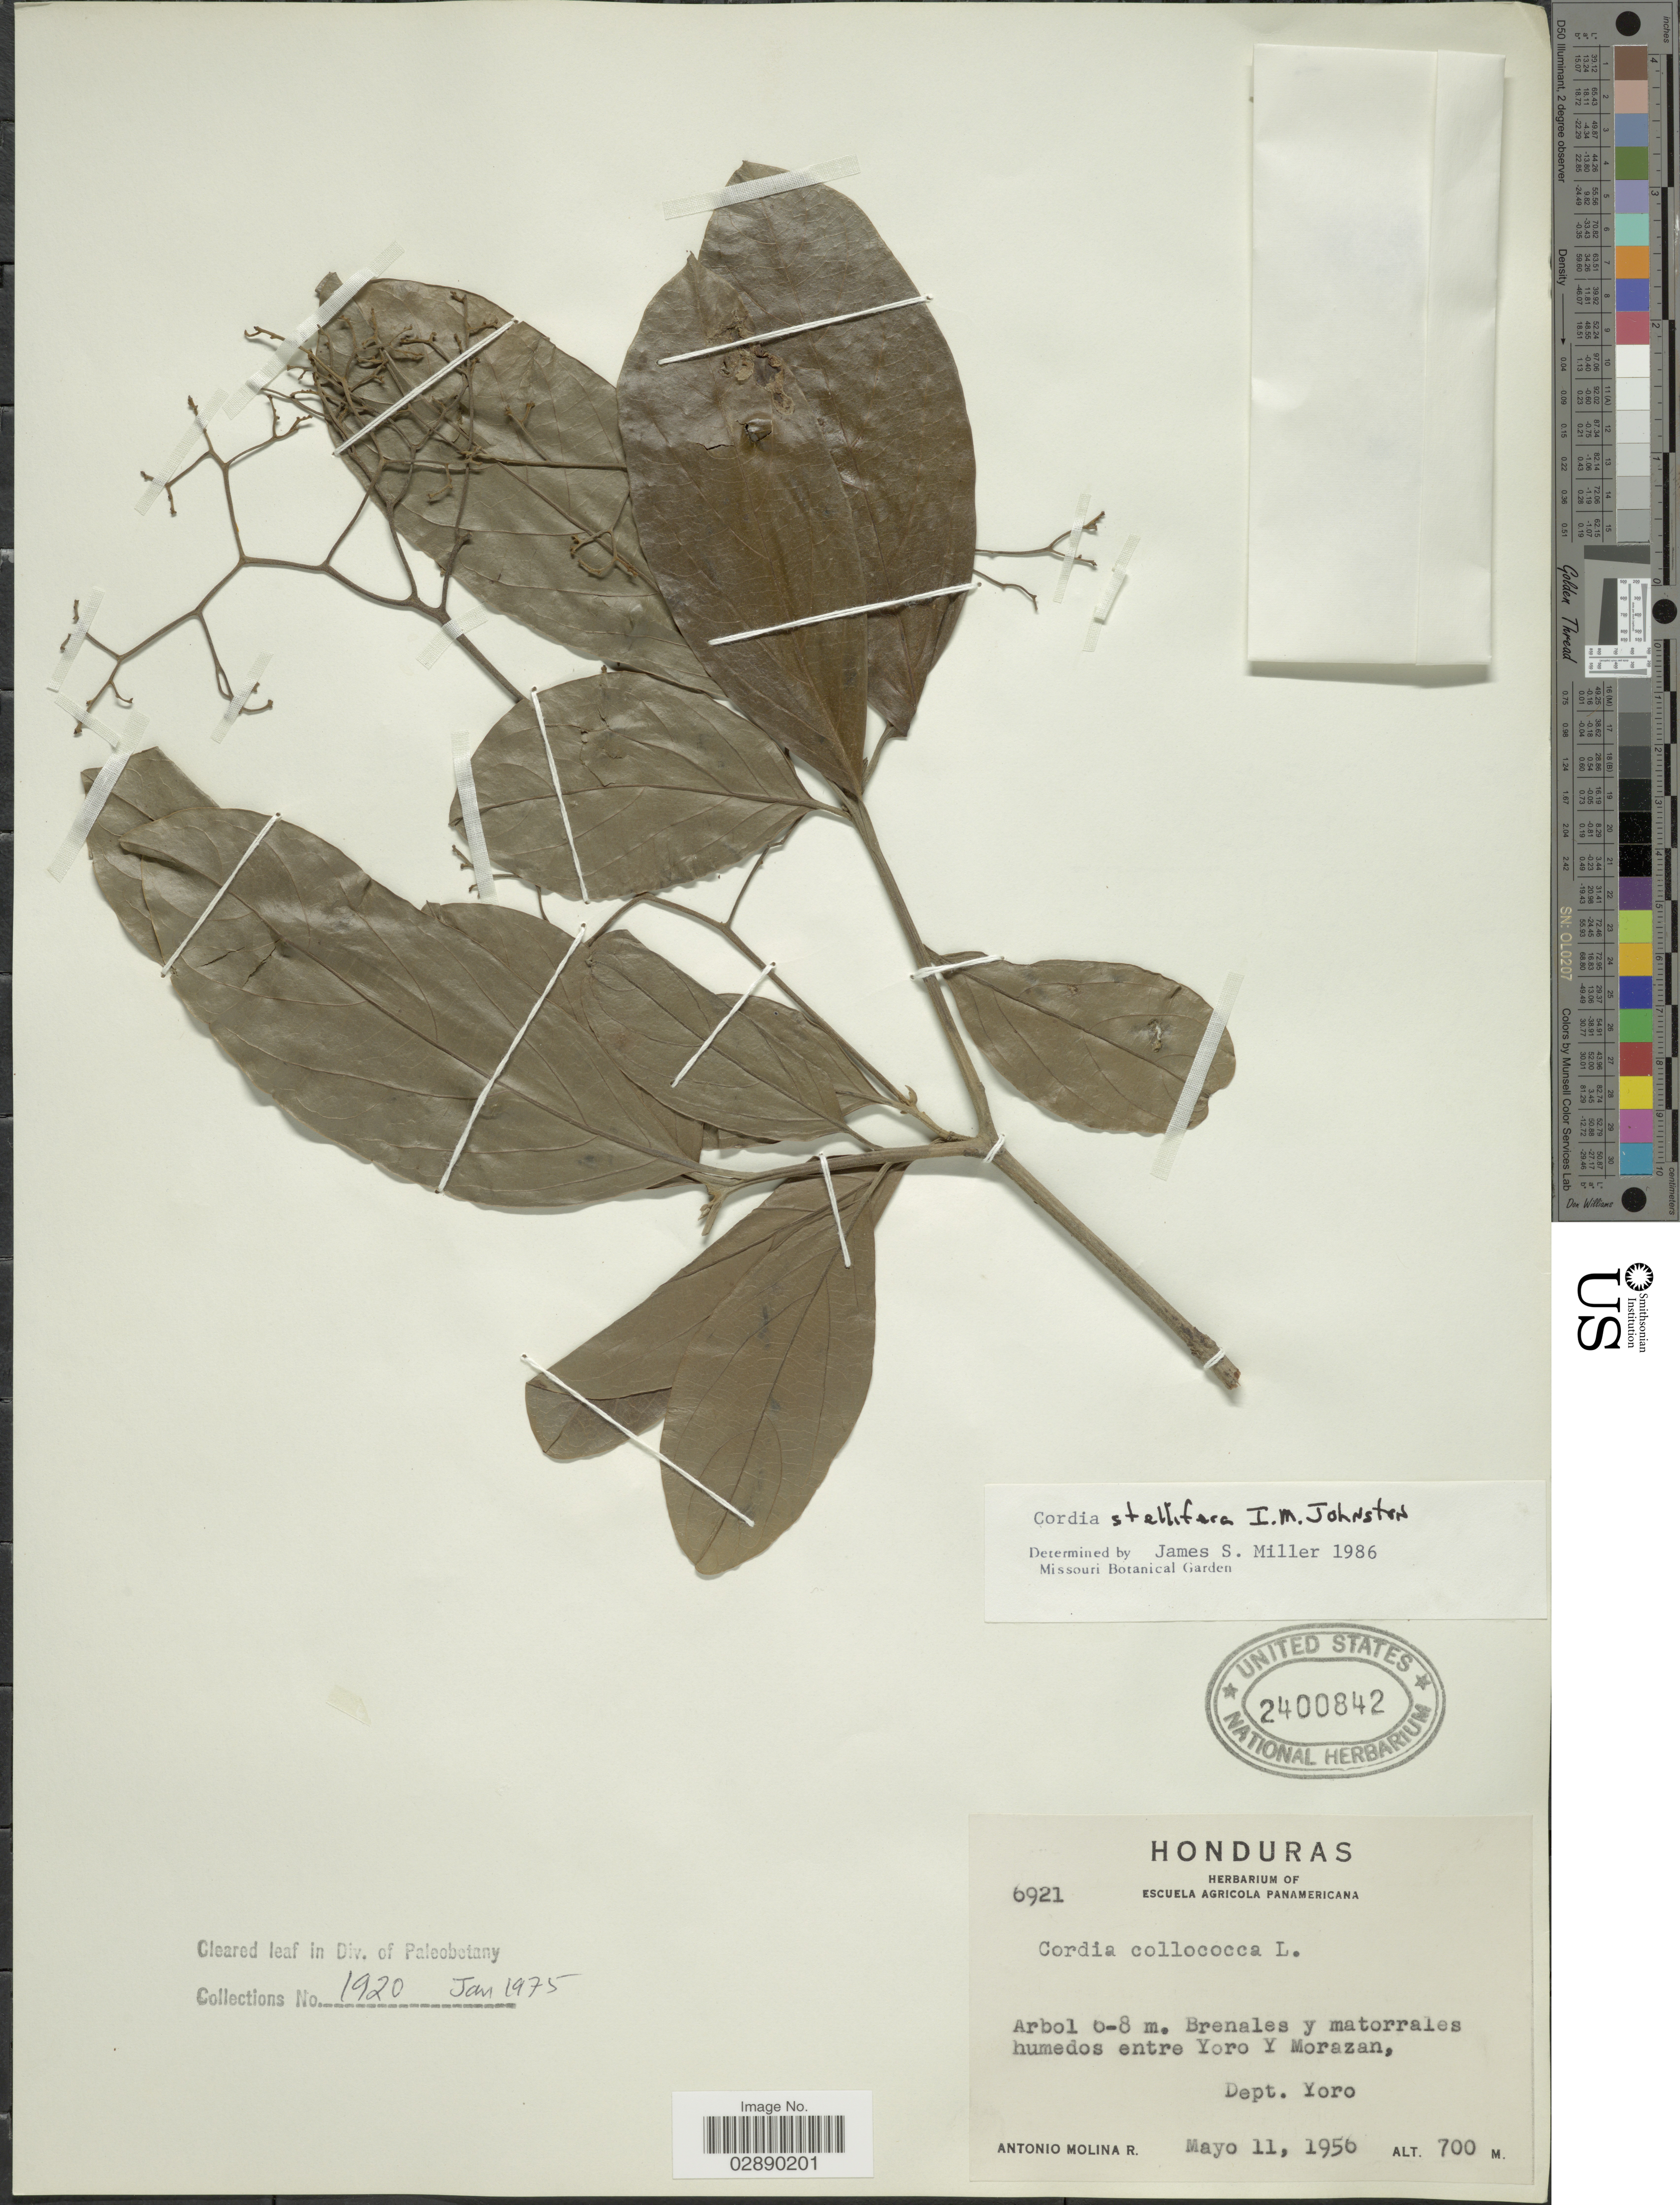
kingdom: Plantae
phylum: Tracheophyta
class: Magnoliopsida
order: Boraginales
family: Cordiaceae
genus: Cordia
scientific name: Cordia stellifera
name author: I.M. Johnst.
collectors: A. Molina R.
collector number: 6921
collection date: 1956-05-11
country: Honduras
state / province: Yoro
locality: Brenales y matorrales humedos entre Yoro y Morazan, Dept. Yoro.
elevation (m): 700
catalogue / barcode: US 2400842